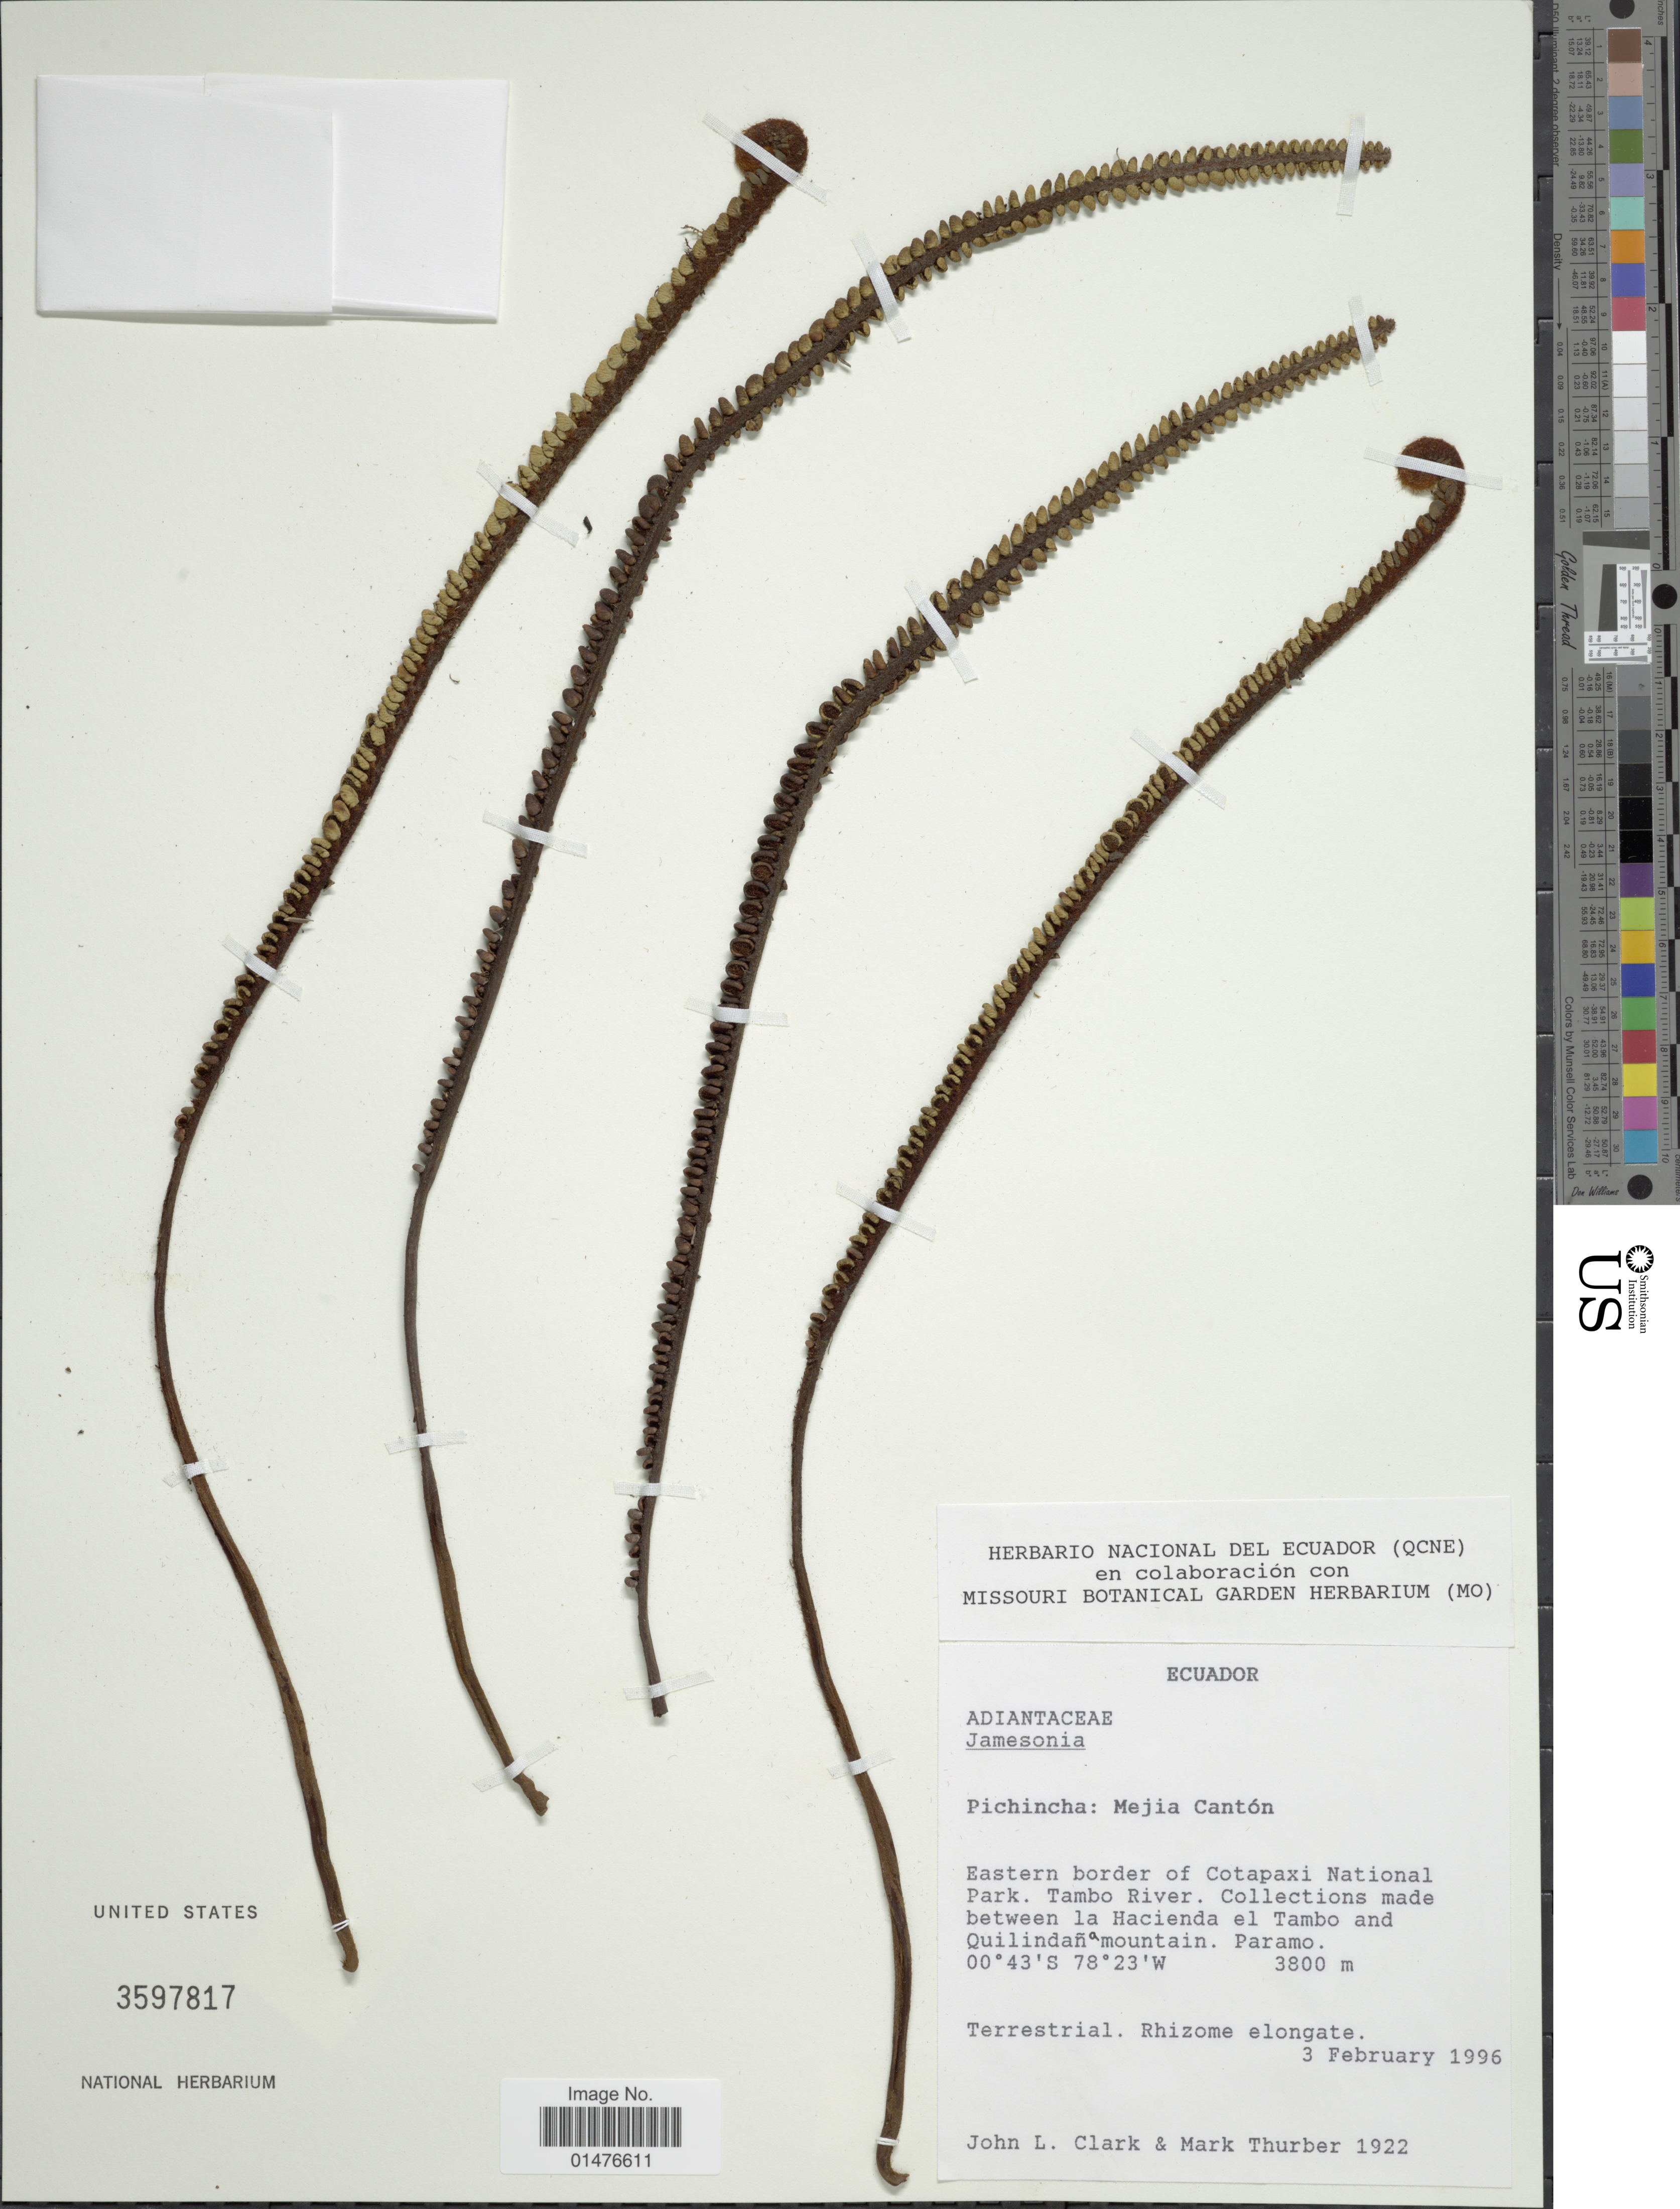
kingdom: Plantae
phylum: Tracheophyta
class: Polypodiopsida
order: Polypodiales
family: Pteridaceae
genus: Jamesonia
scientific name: Jamesonia sp.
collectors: J. L. Clark & M. Thurber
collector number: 1922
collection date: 1996-02-03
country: Ecuador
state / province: Pichincha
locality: Mejia Cantón. Eastern border of Cotapaxi National Park. Tambo River. Collections made between la Hacienda el Tambo and Quilindaña mountain. Paramo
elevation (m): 3800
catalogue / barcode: US 3597817